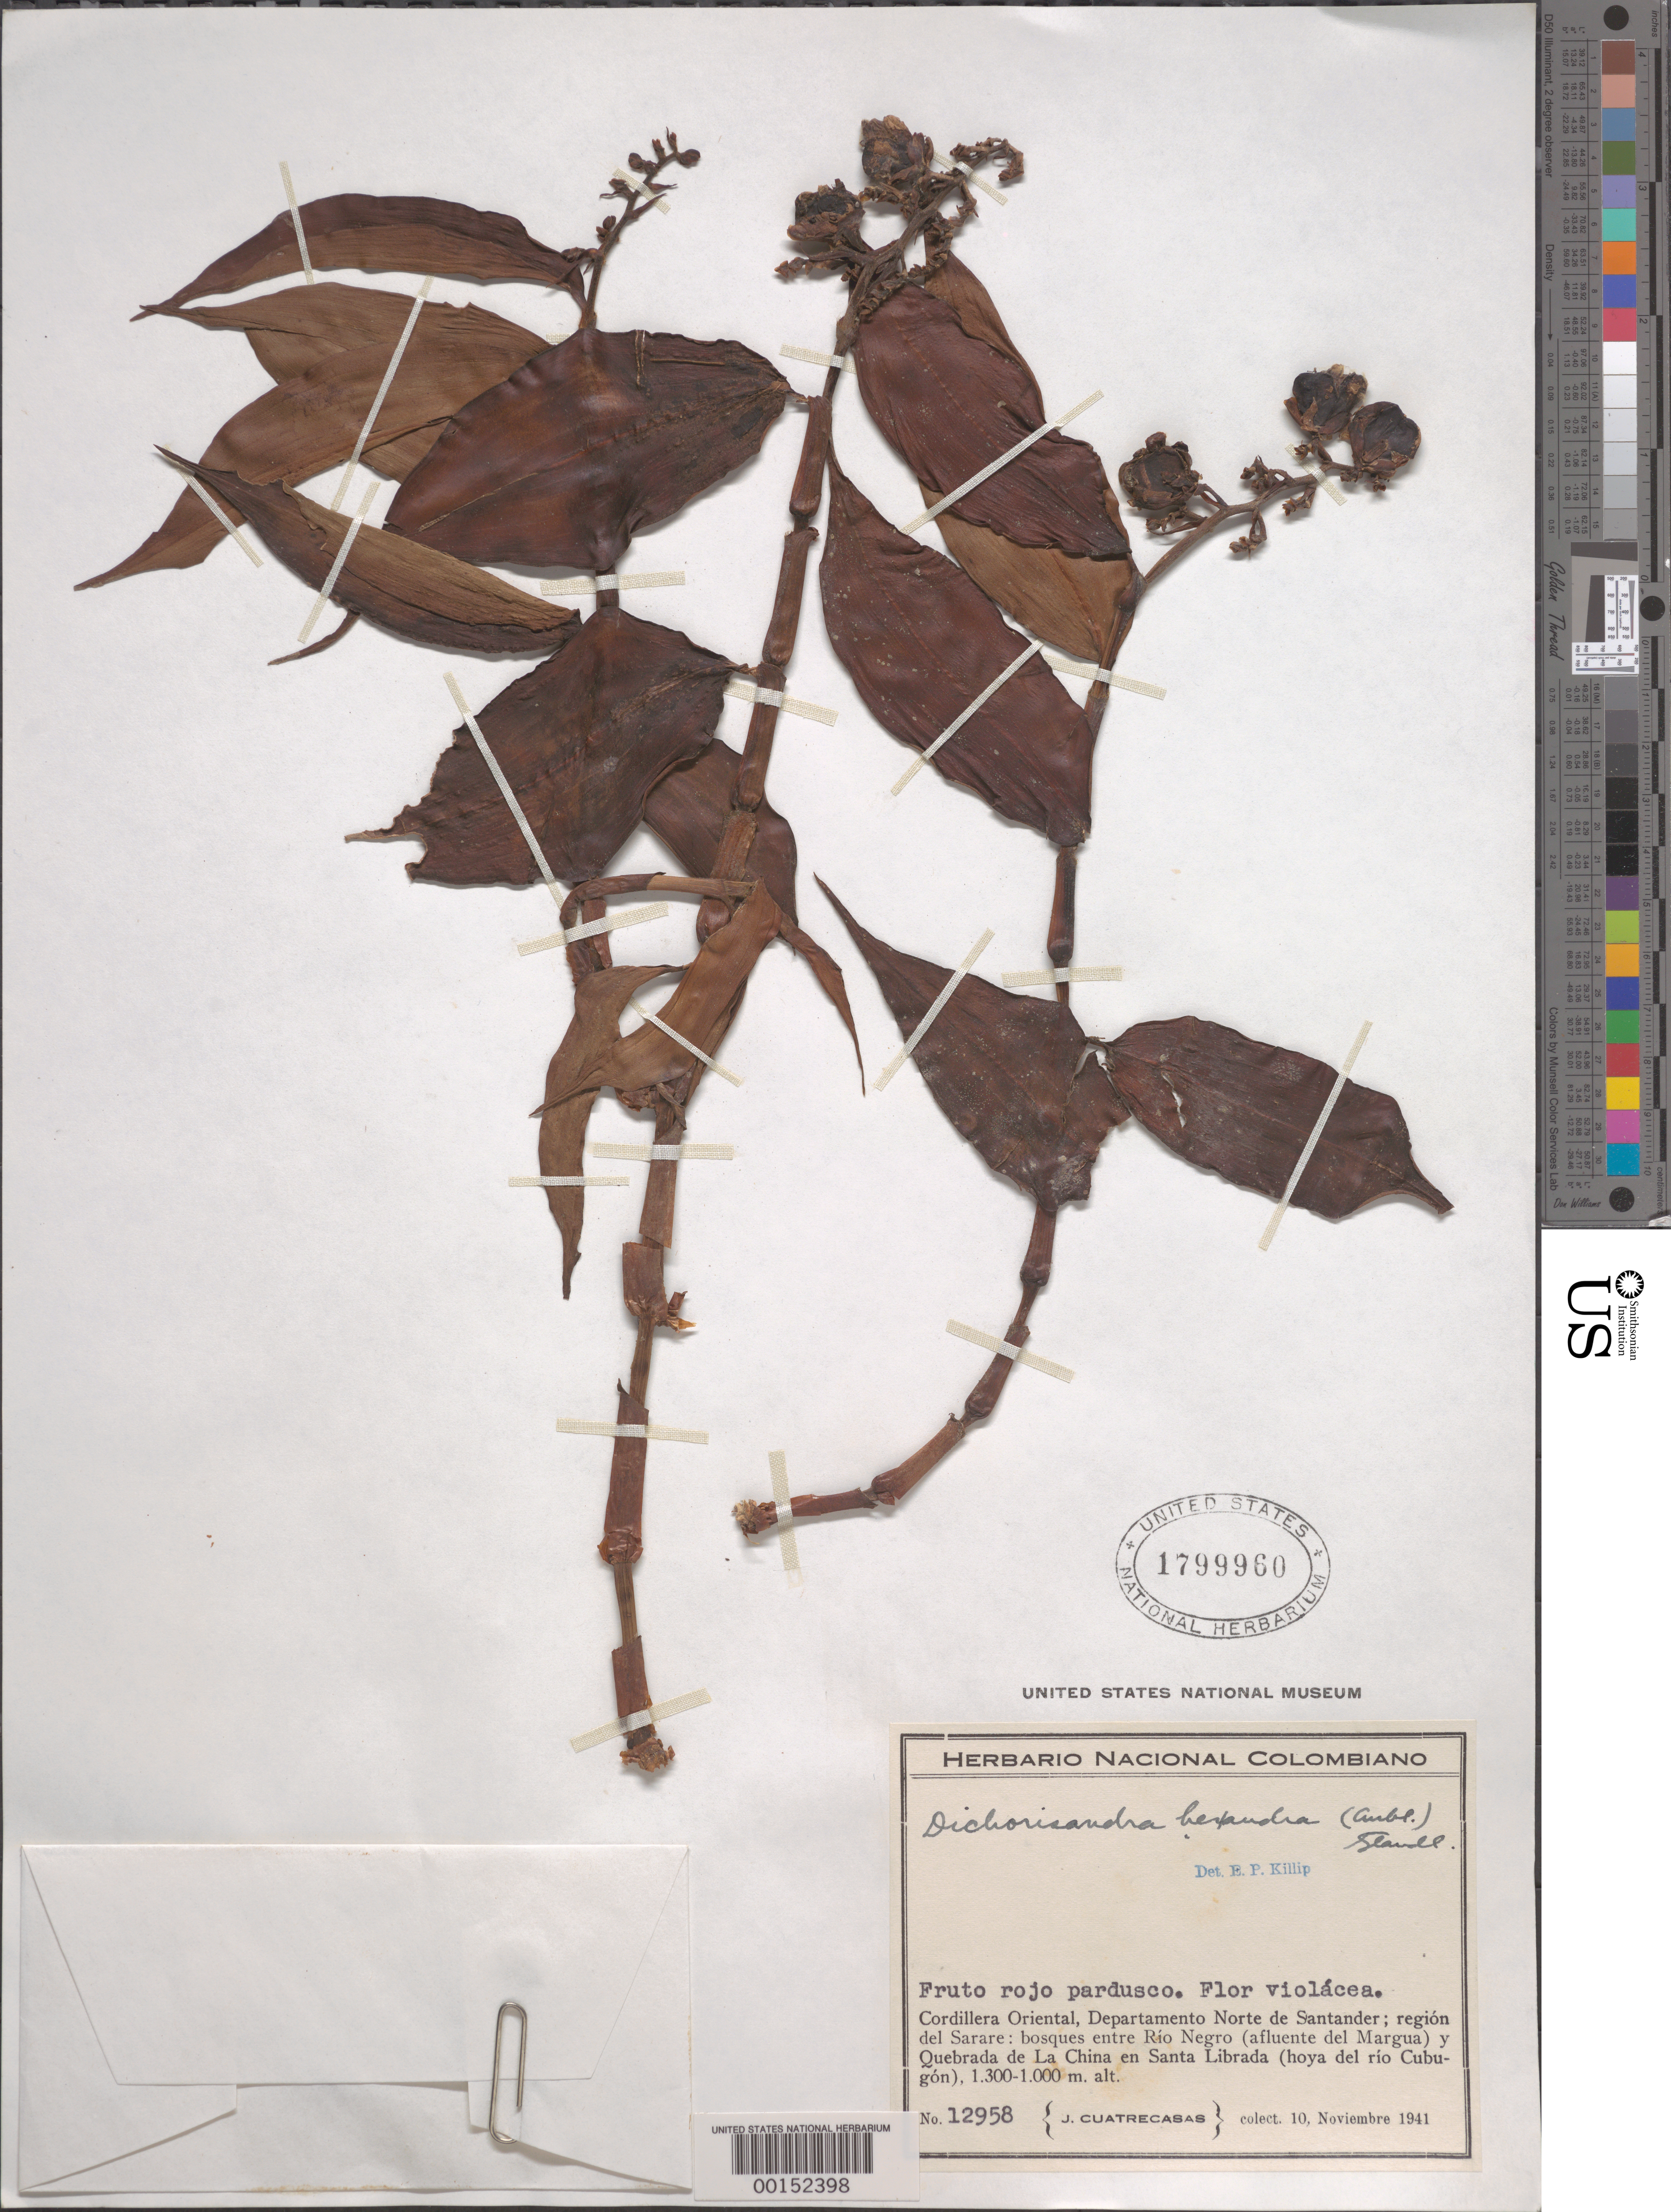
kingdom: Plantae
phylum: Tracheophyta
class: Liliopsida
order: Commelinales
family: Commelinaceae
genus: Dichorisandra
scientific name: Dichorisandra hexandra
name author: (Aubl.) Standl.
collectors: J. Cuatrecasas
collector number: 12958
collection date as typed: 10 Nov 1941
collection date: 1941-11-10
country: Colombia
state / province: Norte de Santander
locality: Sarare, between Rio Negro and Quebrada de la China; Santa Librada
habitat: Forest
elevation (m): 1000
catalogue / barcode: US 1799960